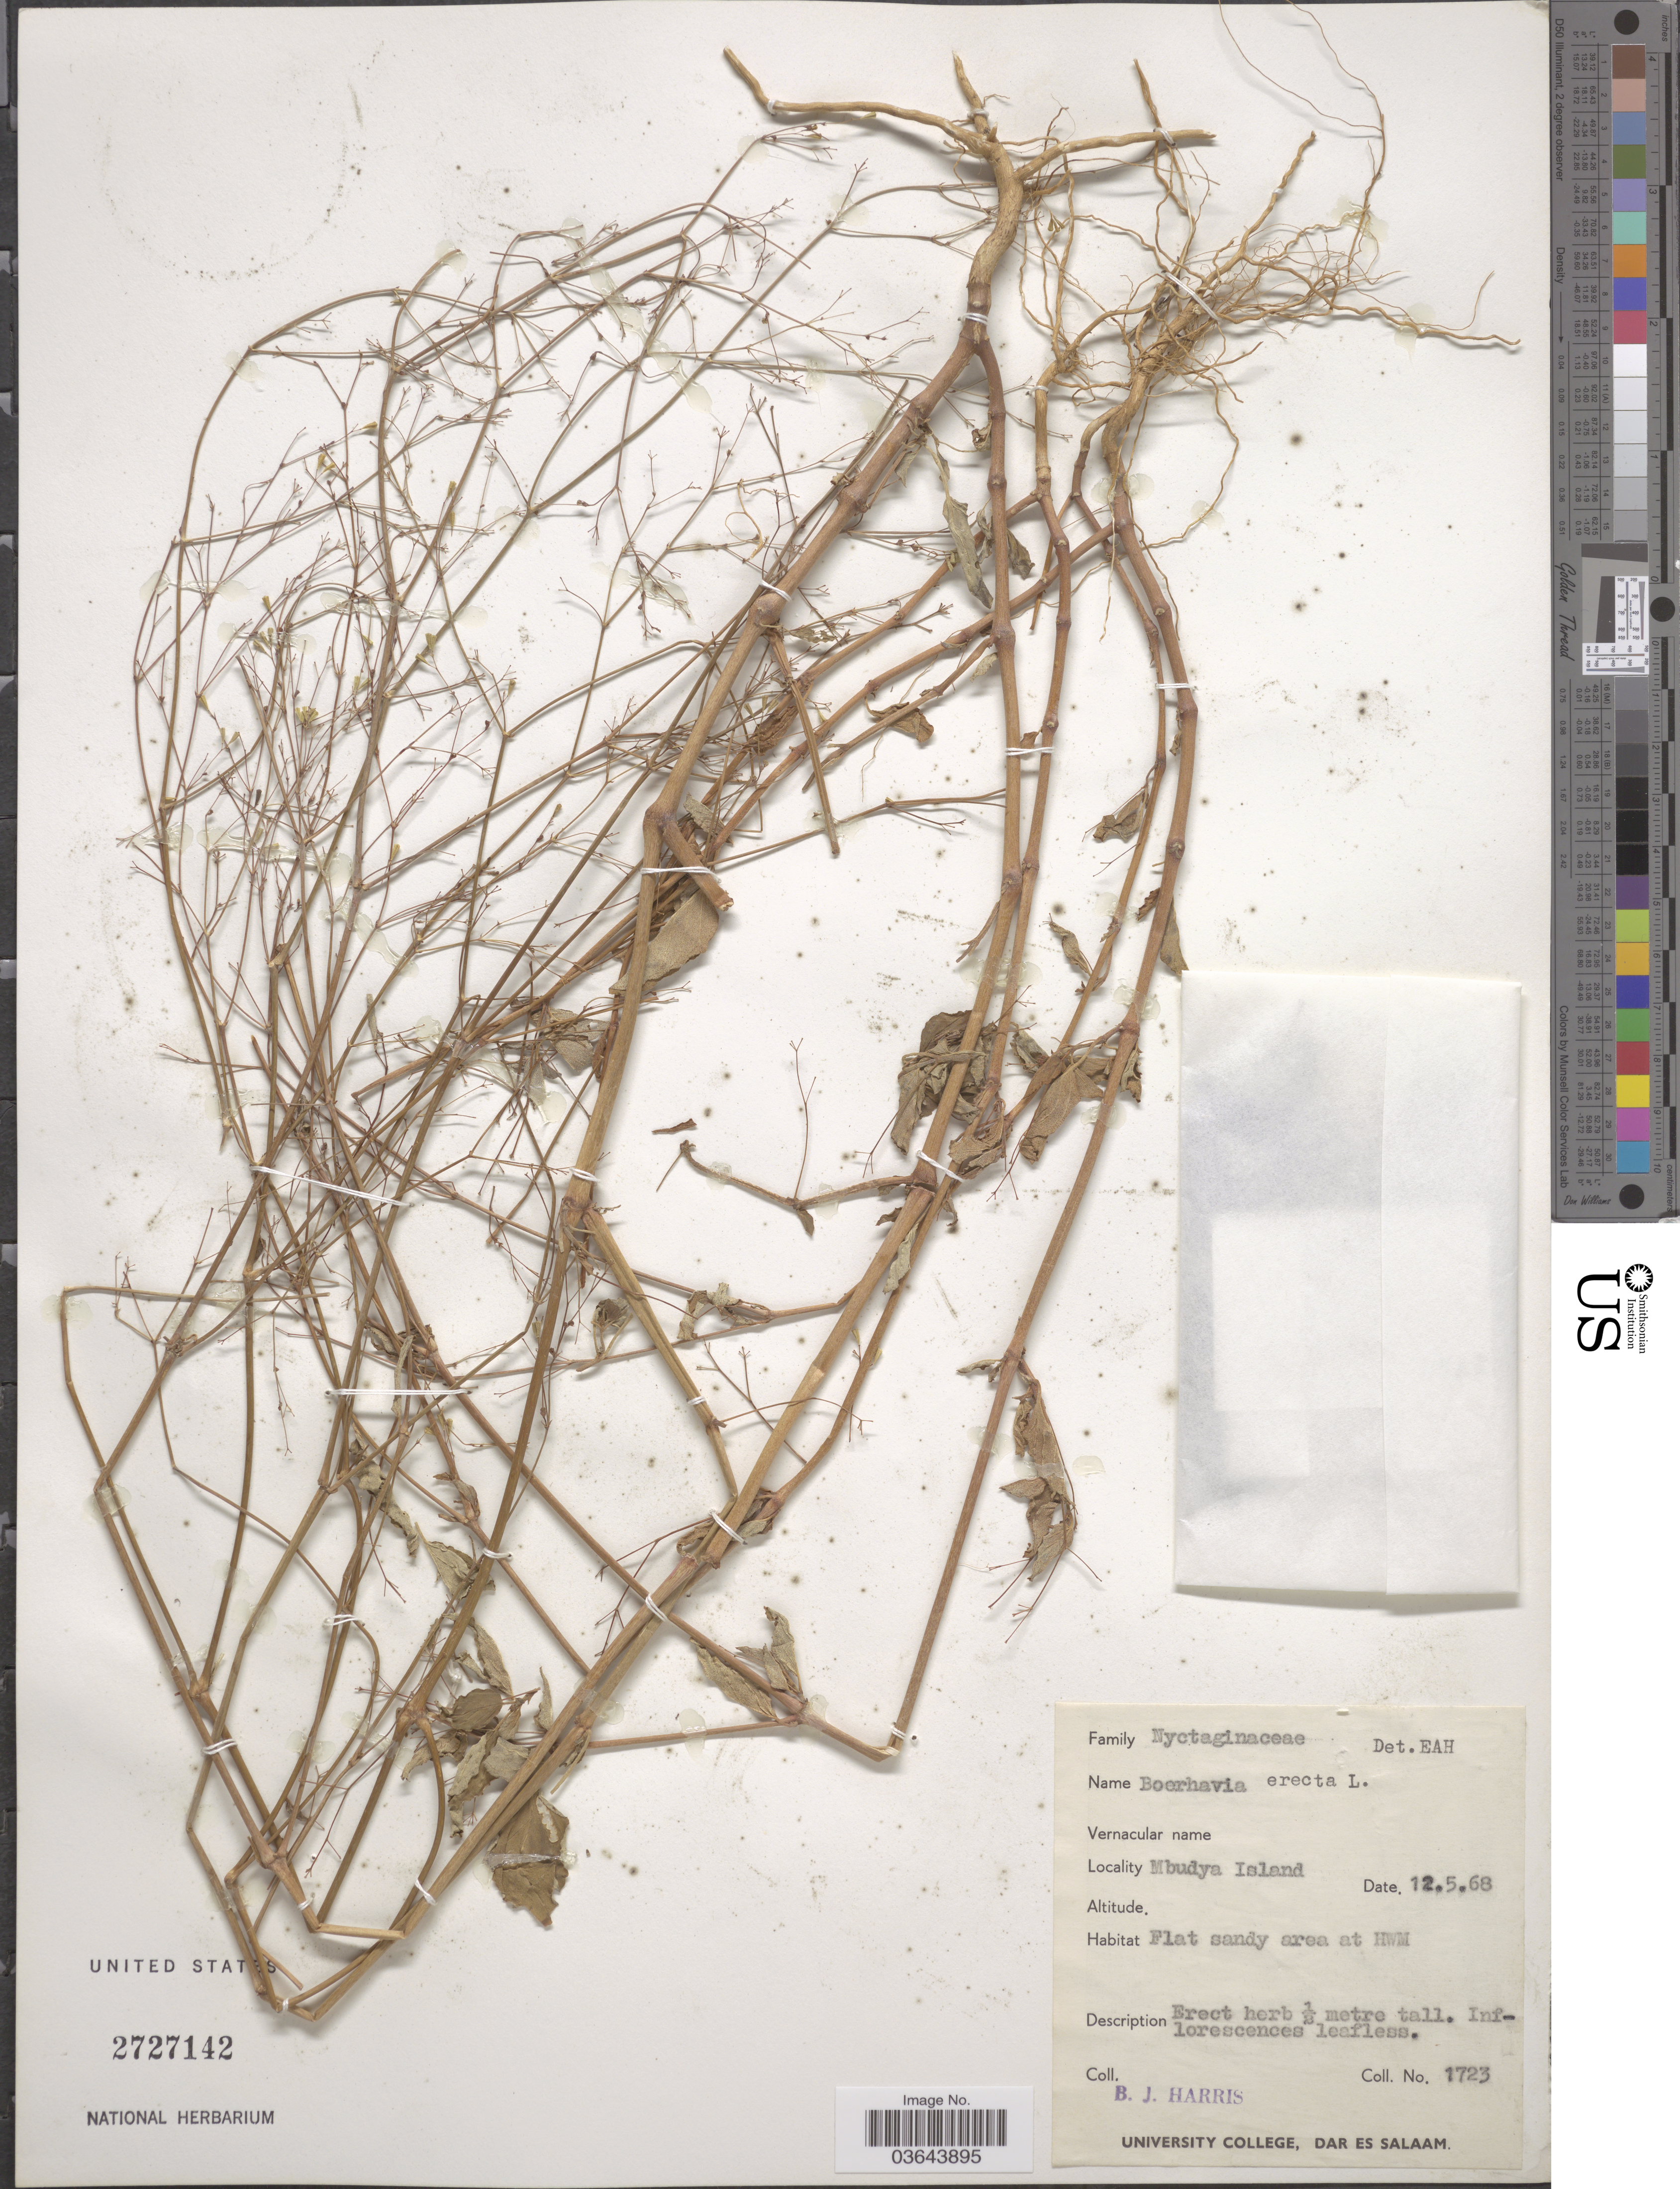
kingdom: Plantae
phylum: Tracheophyta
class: Magnoliopsida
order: Caryophyllales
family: Nyctaginaceae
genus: Boerhavia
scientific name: Boerhavia erecta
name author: L.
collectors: B. J. Harris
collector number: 1723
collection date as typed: Transcribed d/m/y: 12/5/68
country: Tanzania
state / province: Dar es Salaam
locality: Mbudya Island. Flat sandy area at HWM.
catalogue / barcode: US 2727142